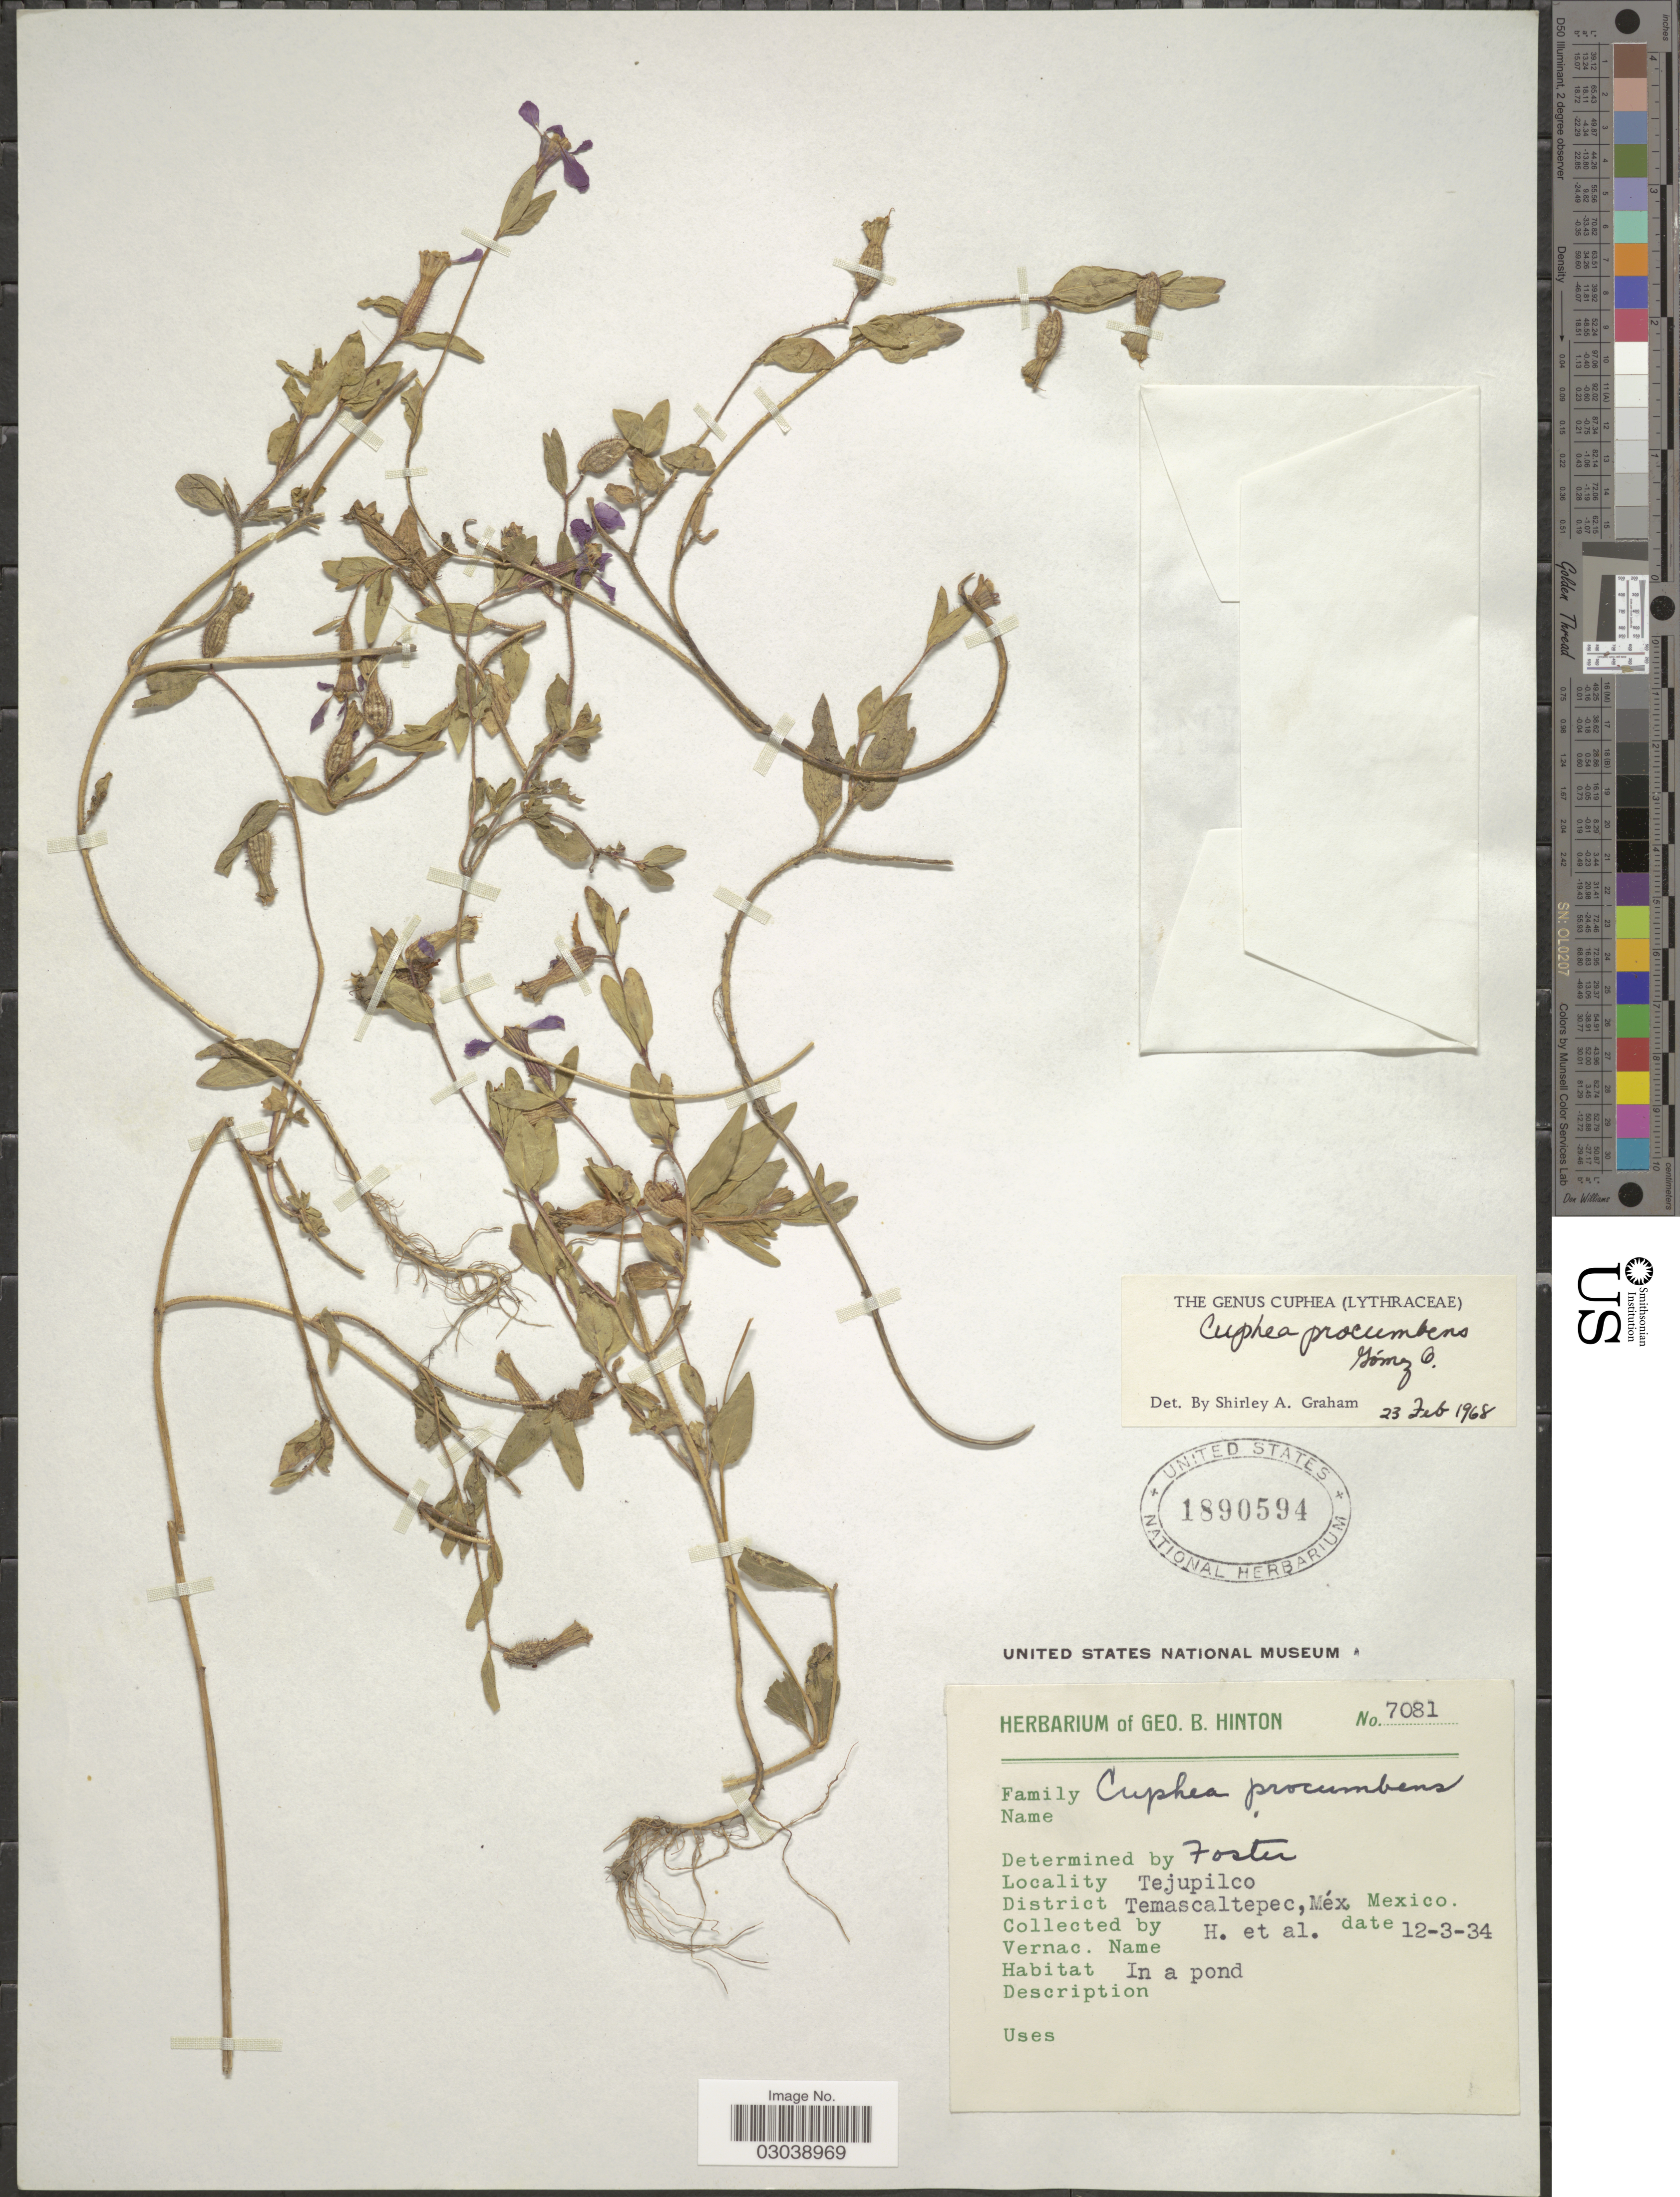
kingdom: Plantae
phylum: Tracheophyta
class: Magnoliopsida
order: Myrtales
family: Lythraceae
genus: Cuphea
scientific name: Cuphea procumbens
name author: L.D. Gómez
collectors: G. B. Hinton & et al.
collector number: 7081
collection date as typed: Transcribed d/m/y: 12/3/34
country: Mexico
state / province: México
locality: Tejupilco, District Temascaltepec, Méx.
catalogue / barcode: US 1890594